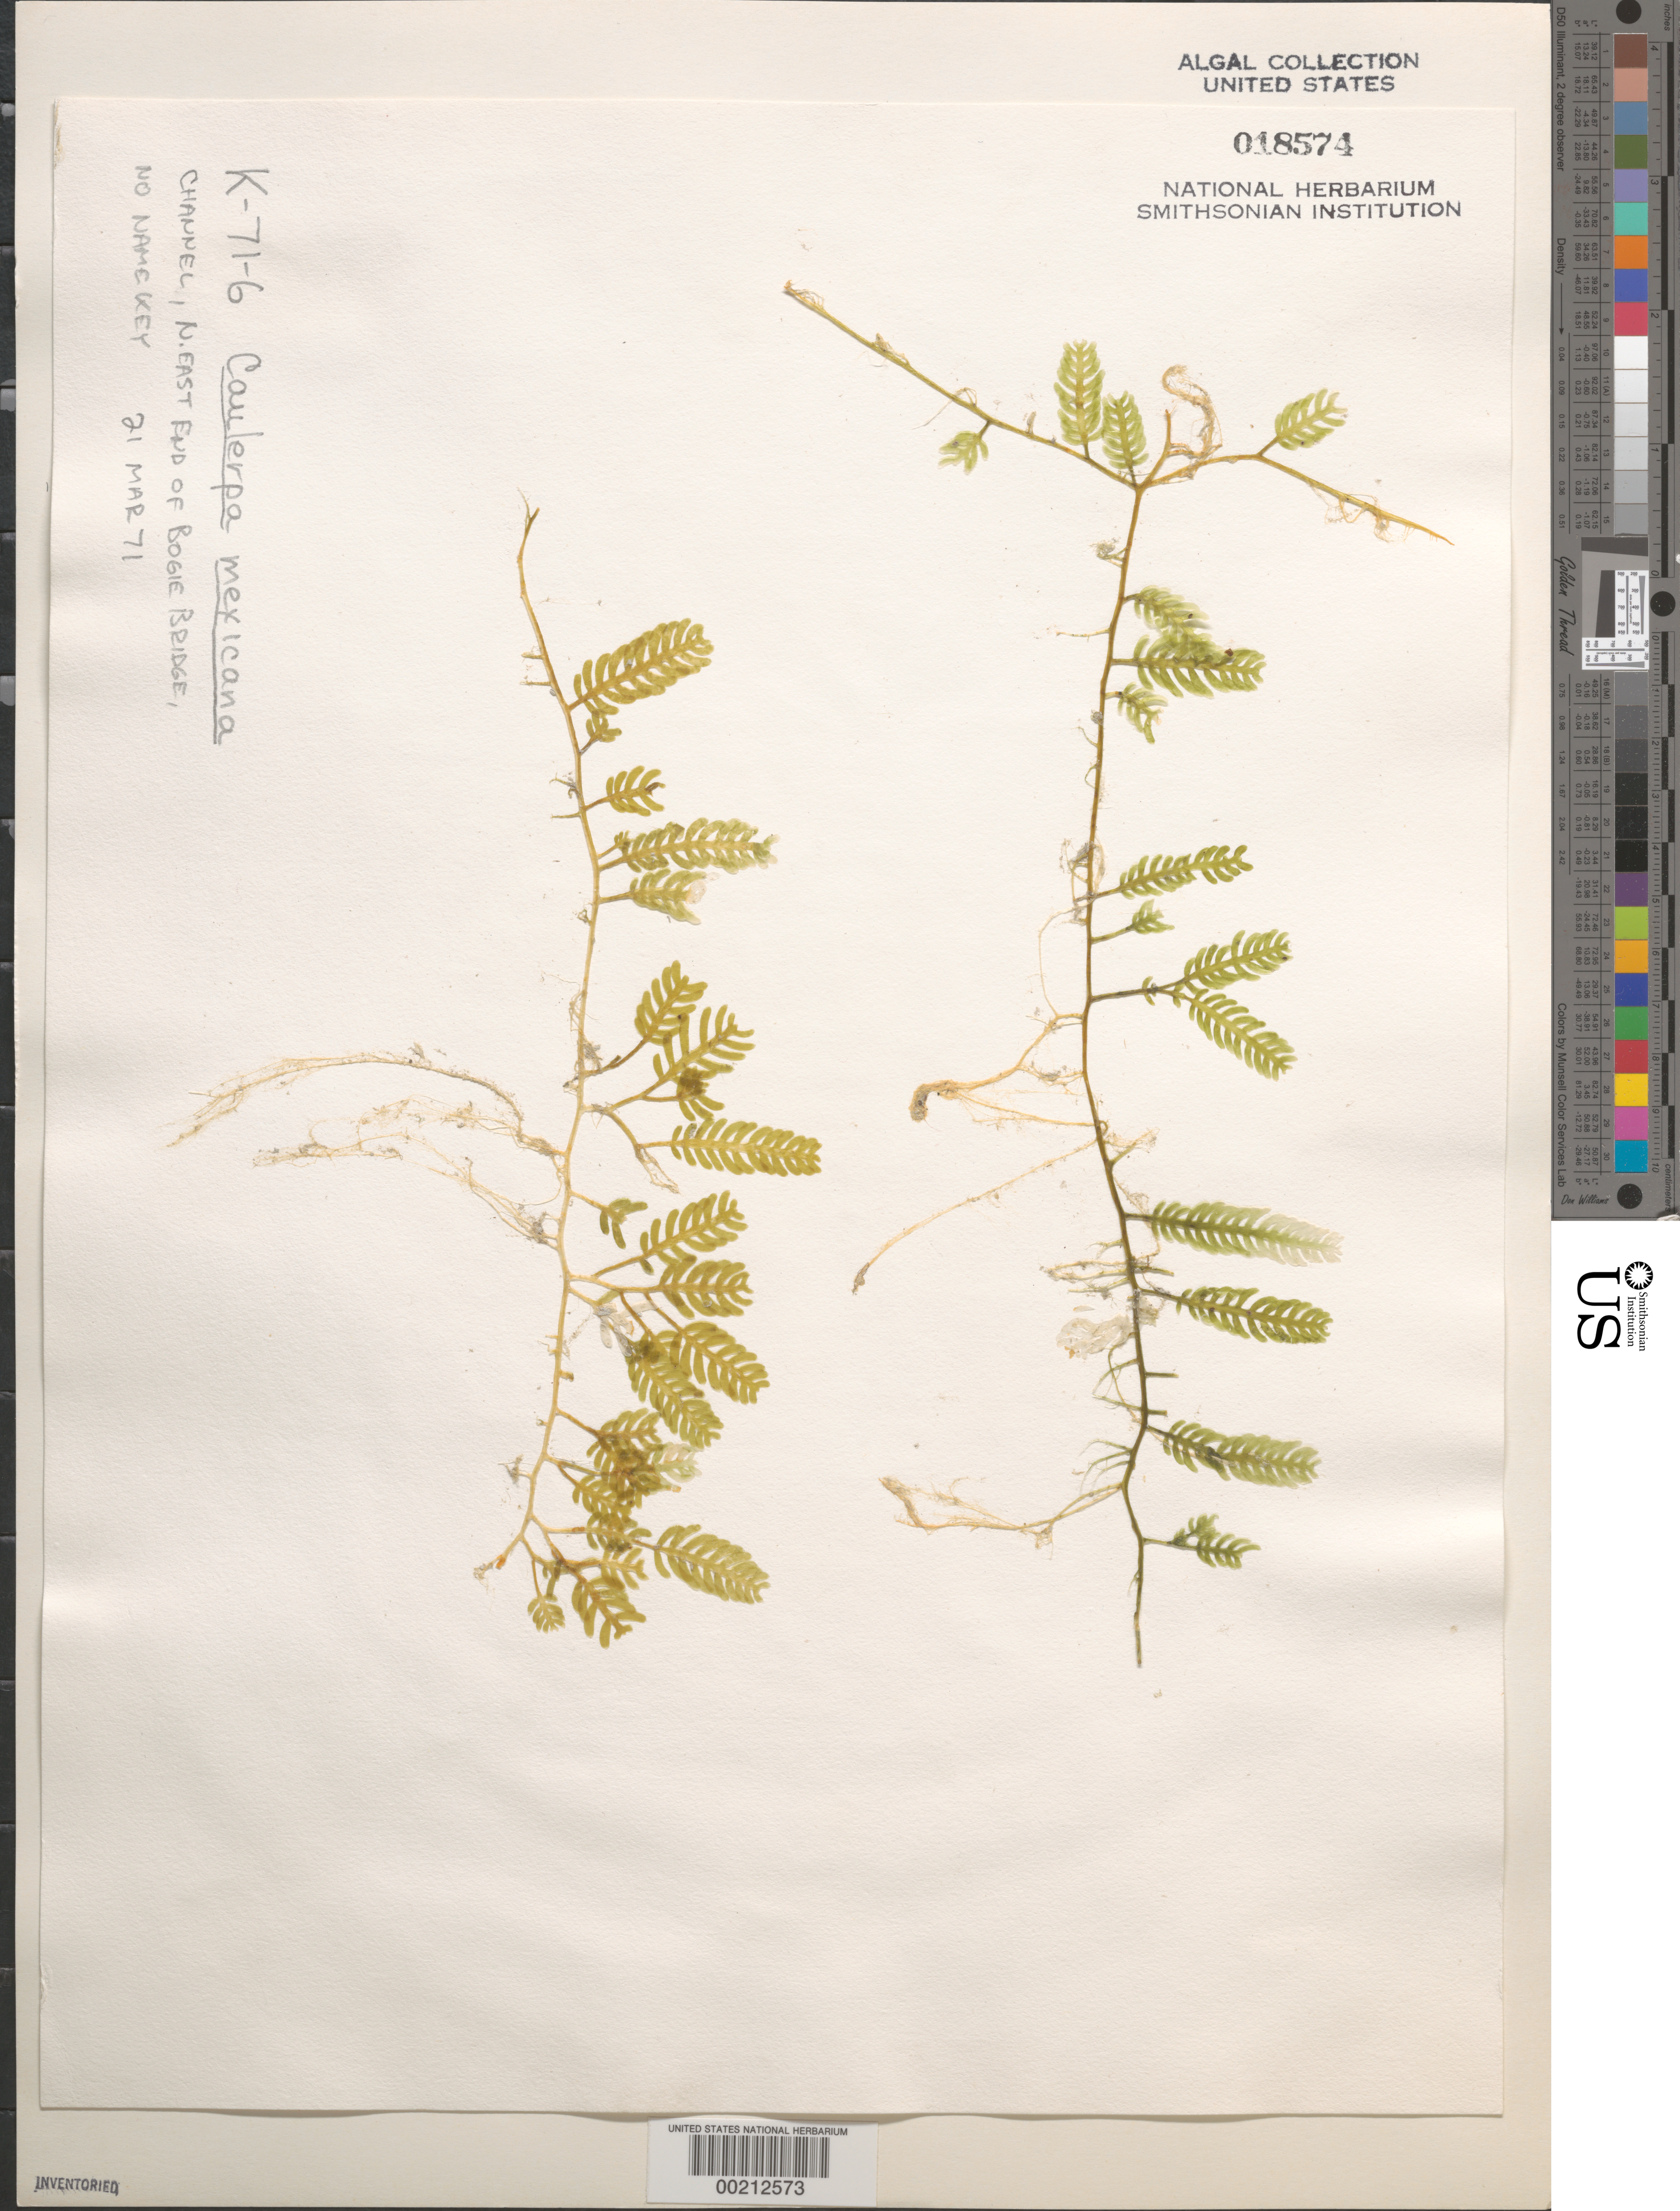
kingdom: Plantae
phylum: Chlorophyta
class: Ulvophyceae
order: Bryopsidales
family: Caulerpaceae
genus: Caulerpa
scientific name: Caulerpa mexicana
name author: Sond. ex Kütz.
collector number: K-71-6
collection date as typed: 21 Mar 1971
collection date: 1971-03-21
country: United States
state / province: Florida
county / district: Monroe County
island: No Name Key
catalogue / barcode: US 18574